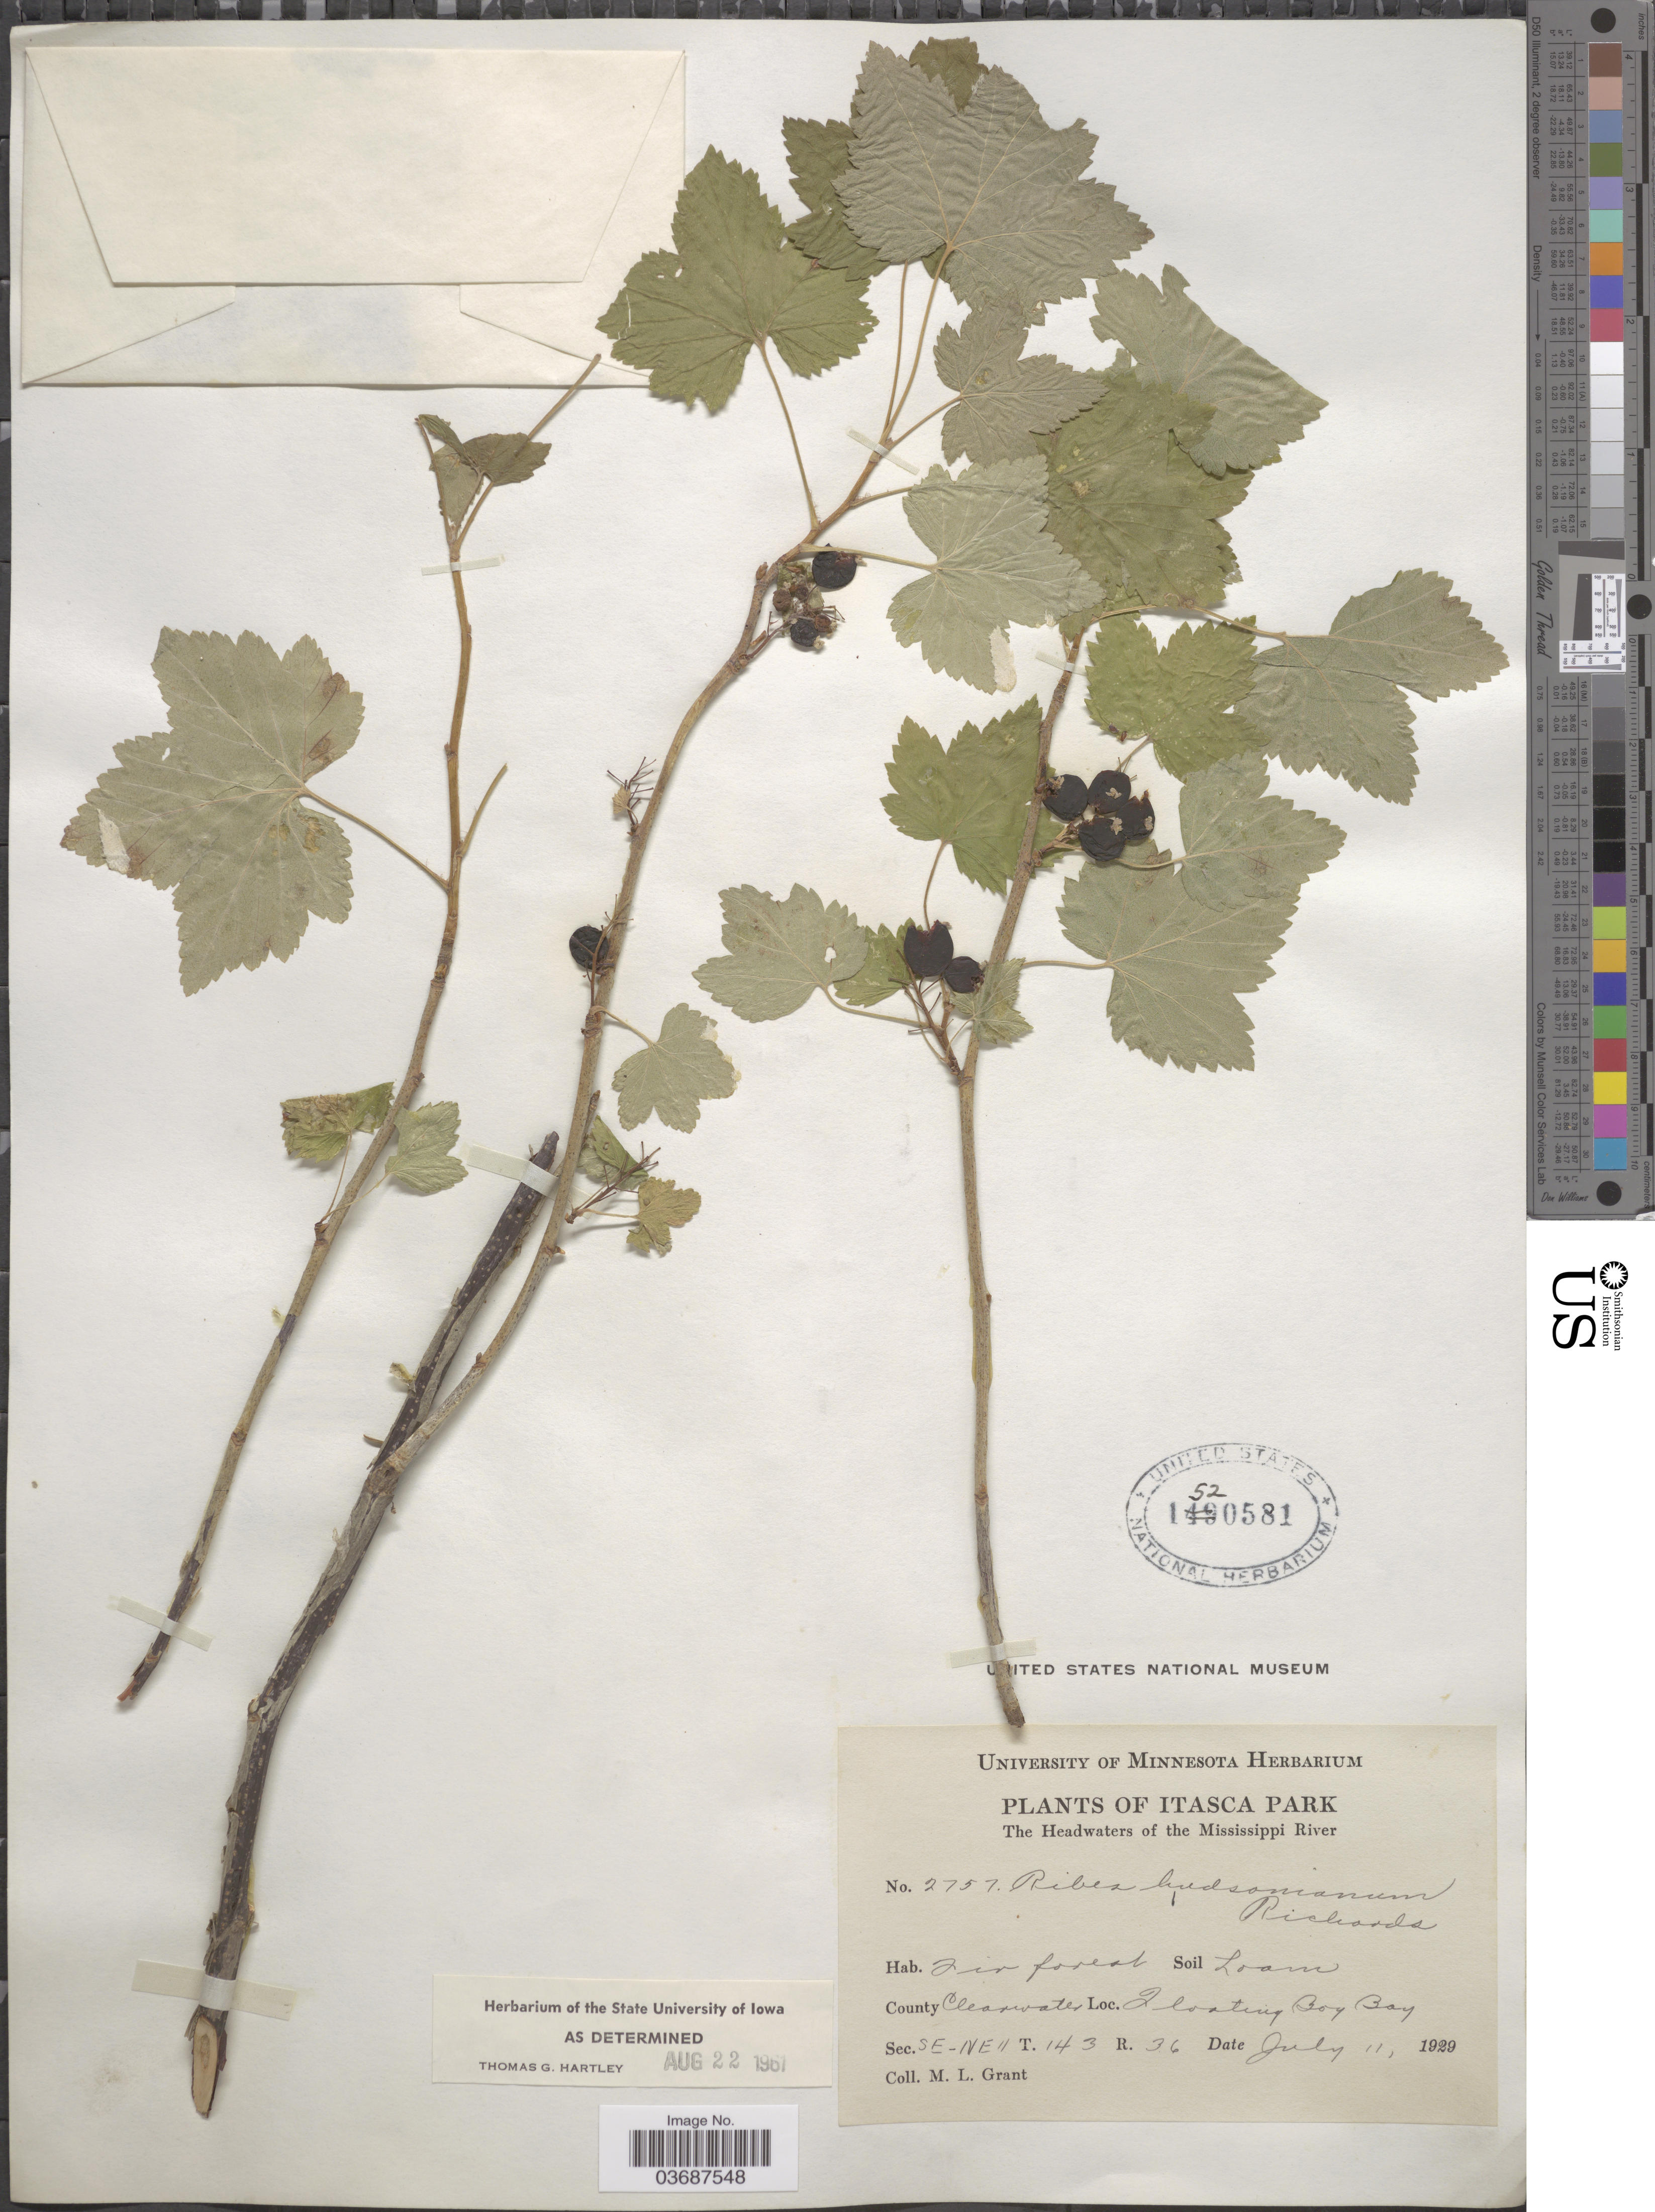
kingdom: Plantae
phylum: Tracheophyta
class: Magnoliopsida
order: Saxifragales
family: Grossulariaceae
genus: Ribes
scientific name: Ribes hudsonianum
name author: Richardson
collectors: M. L. Grant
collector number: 2757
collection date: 1929-07-11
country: United States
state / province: Minnesota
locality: Itasca Park. The Headwaters of the Mississippi River. County Clearwater. Floating Bog Bay. Sec. SE-NE 11 T. 143 R. 36.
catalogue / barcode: US 1520581